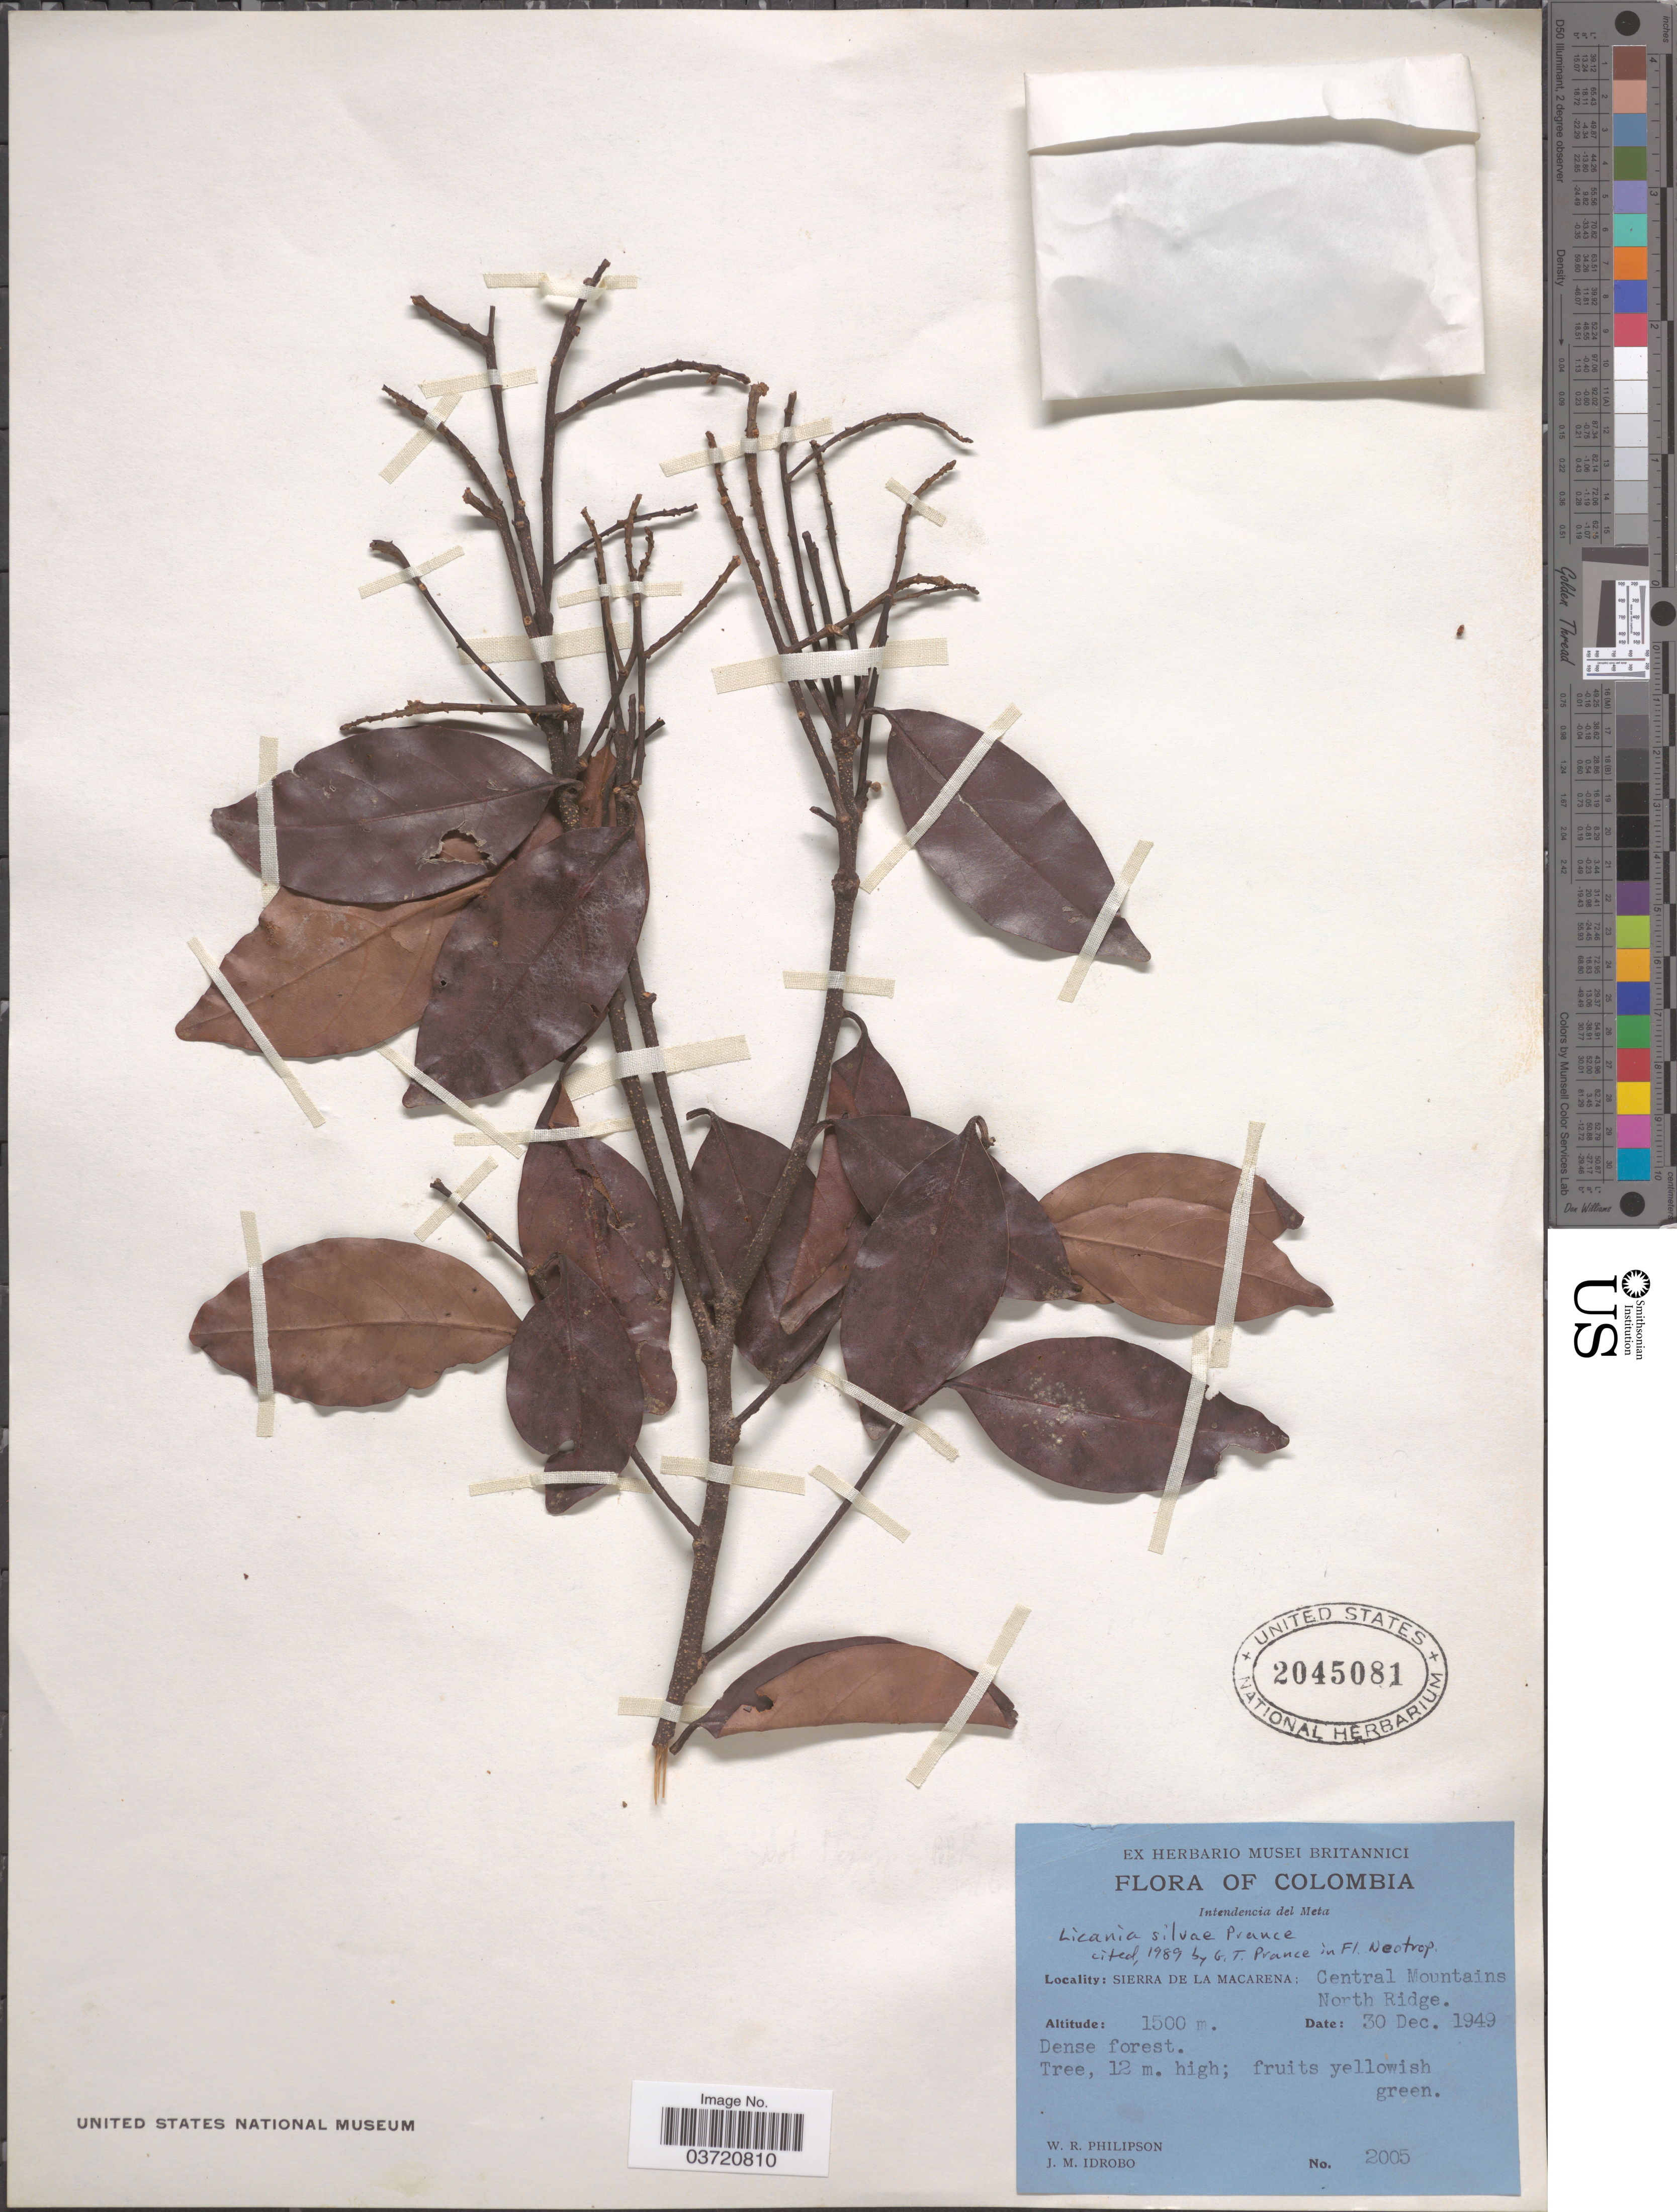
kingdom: Plantae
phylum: Tracheophyta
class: Magnoliopsida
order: Malpighiales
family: Chrysobalanaceae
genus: Licania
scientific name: Licania silvae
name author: Prance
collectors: W. R. Philipson & J. M. Idrobo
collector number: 2005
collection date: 1949-12-30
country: Colombia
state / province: Meta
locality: Intendencia del Meta. Sierra de la Macarena: Central Mountains, North Ridge.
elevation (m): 1500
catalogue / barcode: US 2045081